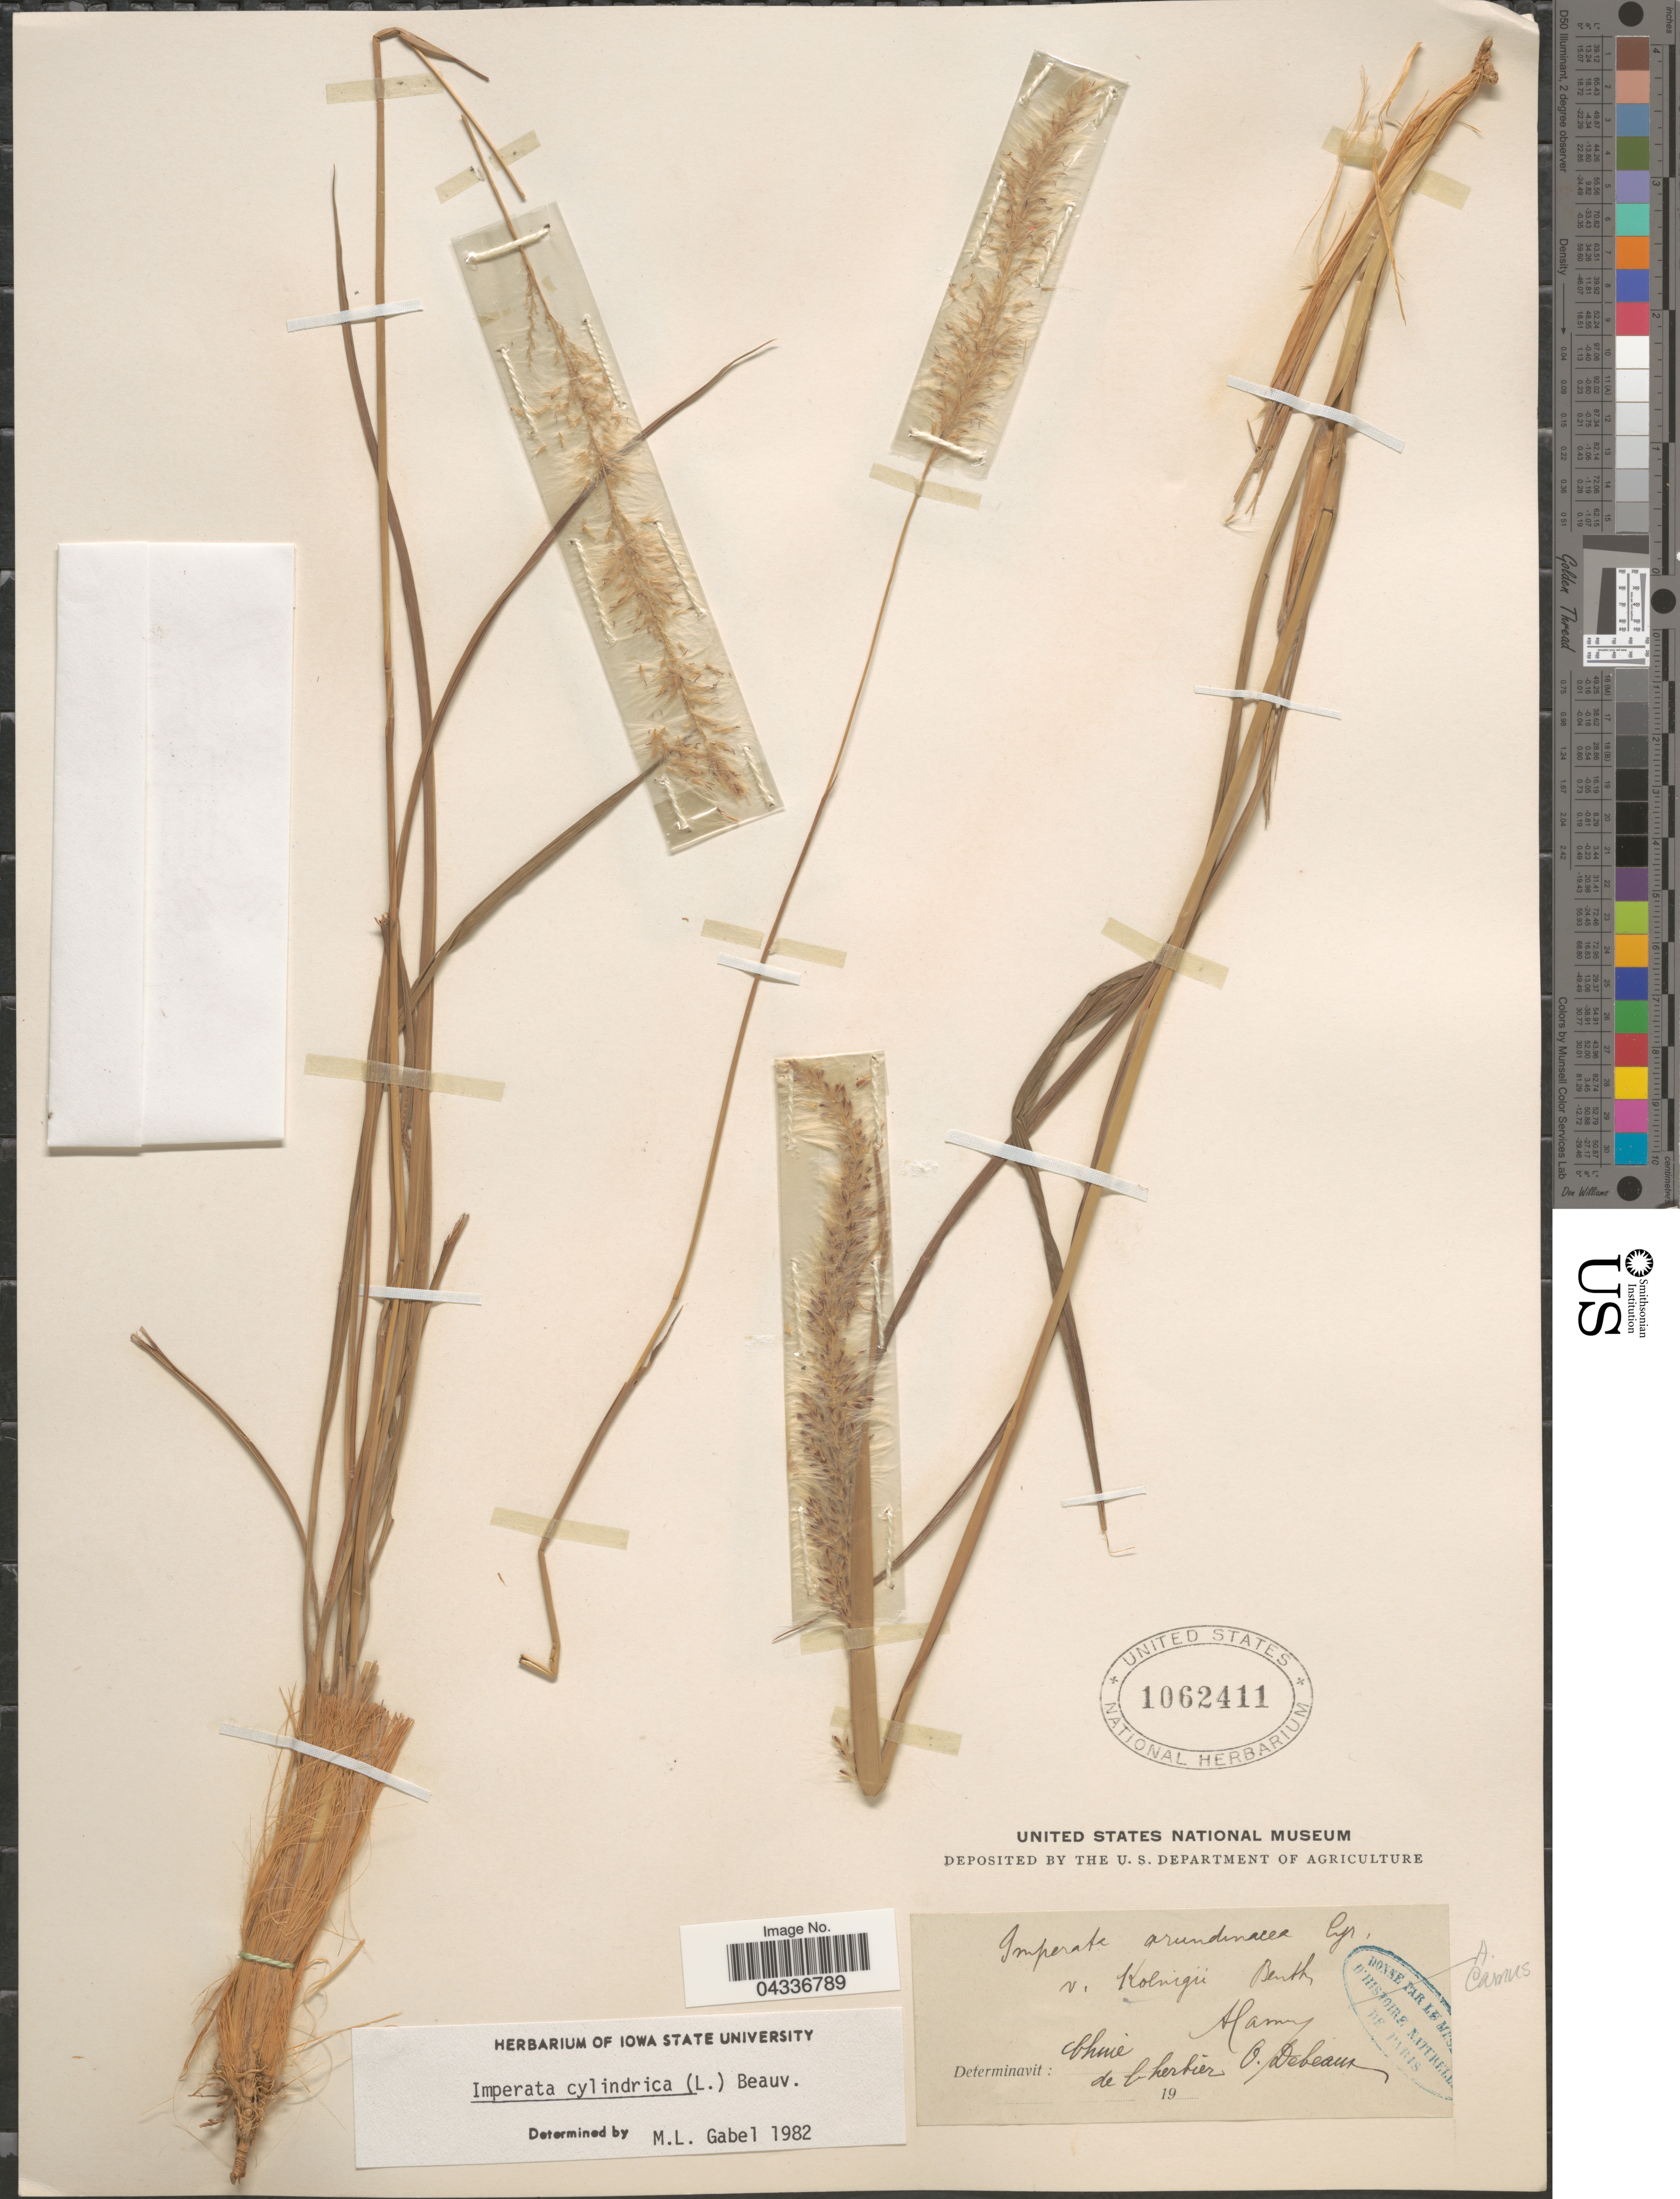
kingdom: Plantae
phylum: Tracheophyta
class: Liliopsida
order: Poales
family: Poaceae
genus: Imperata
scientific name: Imperata cylindrica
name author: (L.) P. Beauv.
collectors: O. Debeaux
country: China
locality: Chine.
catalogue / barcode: US 1062411